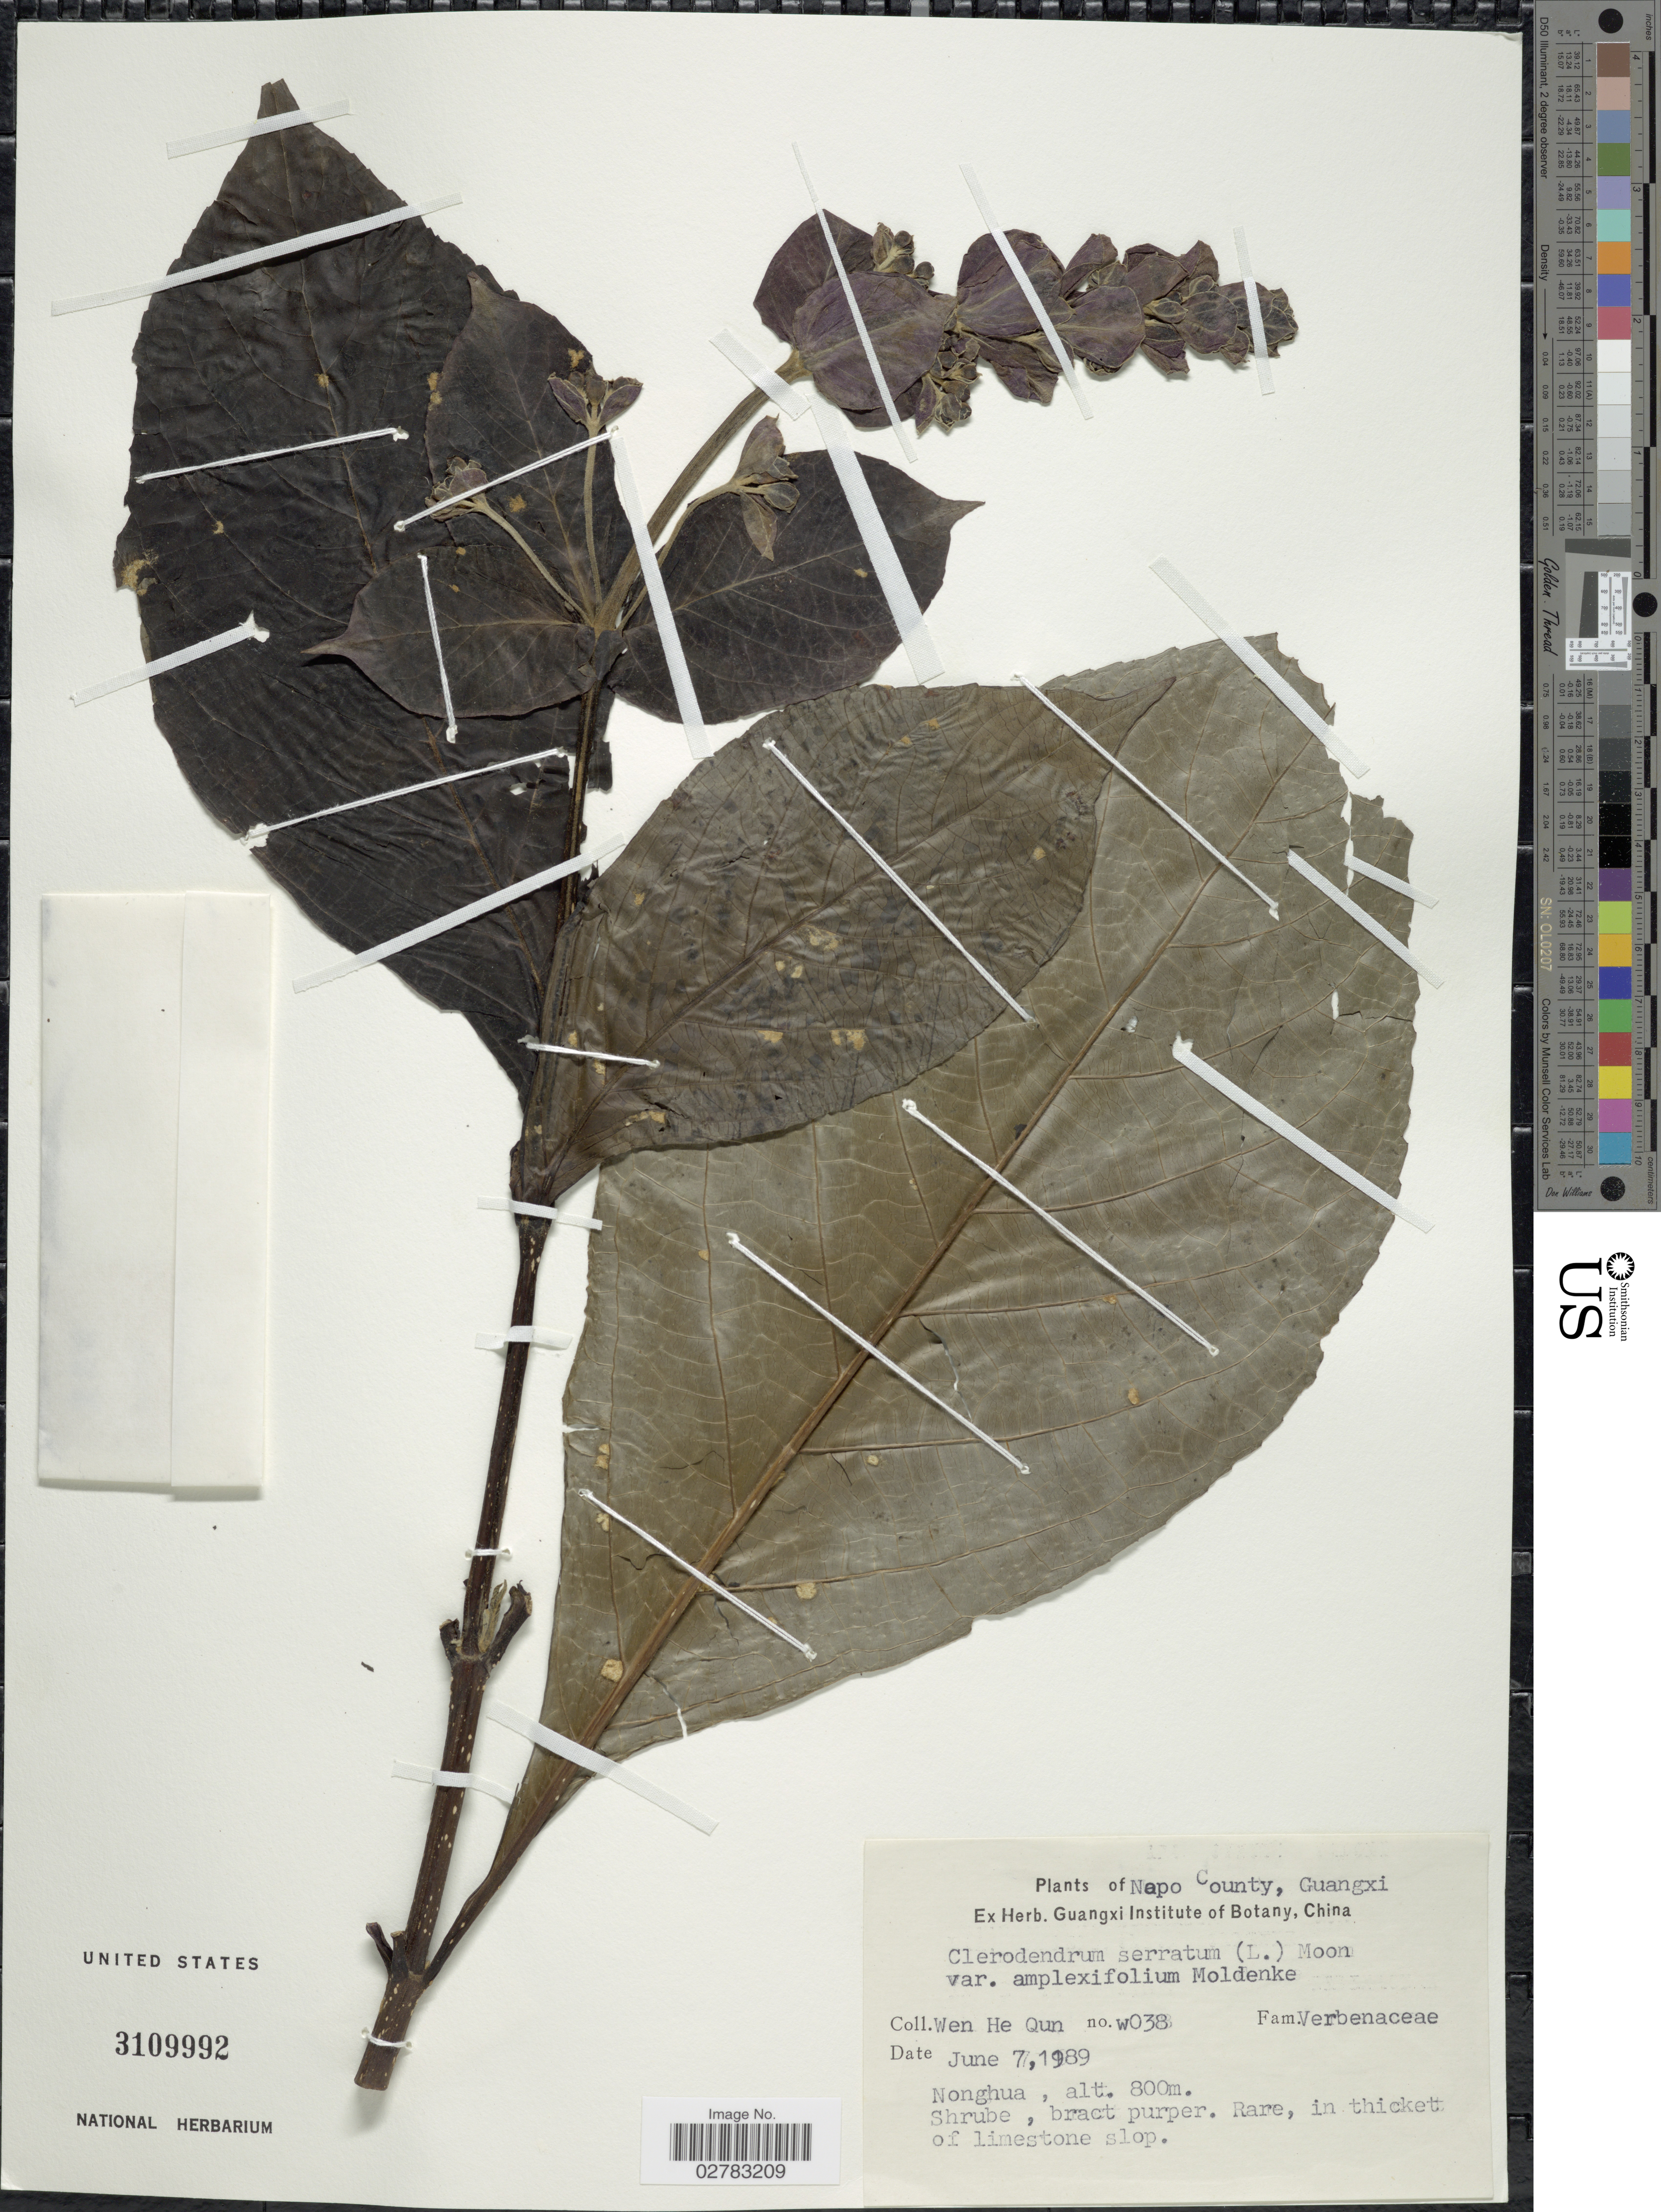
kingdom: Plantae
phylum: Tracheophyta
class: Magnoliopsida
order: Lamiales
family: Lamiaceae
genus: Clerodendrum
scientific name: Clerodendrum serratum var. amplexifolium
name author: Moldenke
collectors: H. Wen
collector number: W038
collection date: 1989-06-07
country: China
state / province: Guangxi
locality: Nepo County. Nonghua.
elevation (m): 800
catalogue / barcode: US 3109992